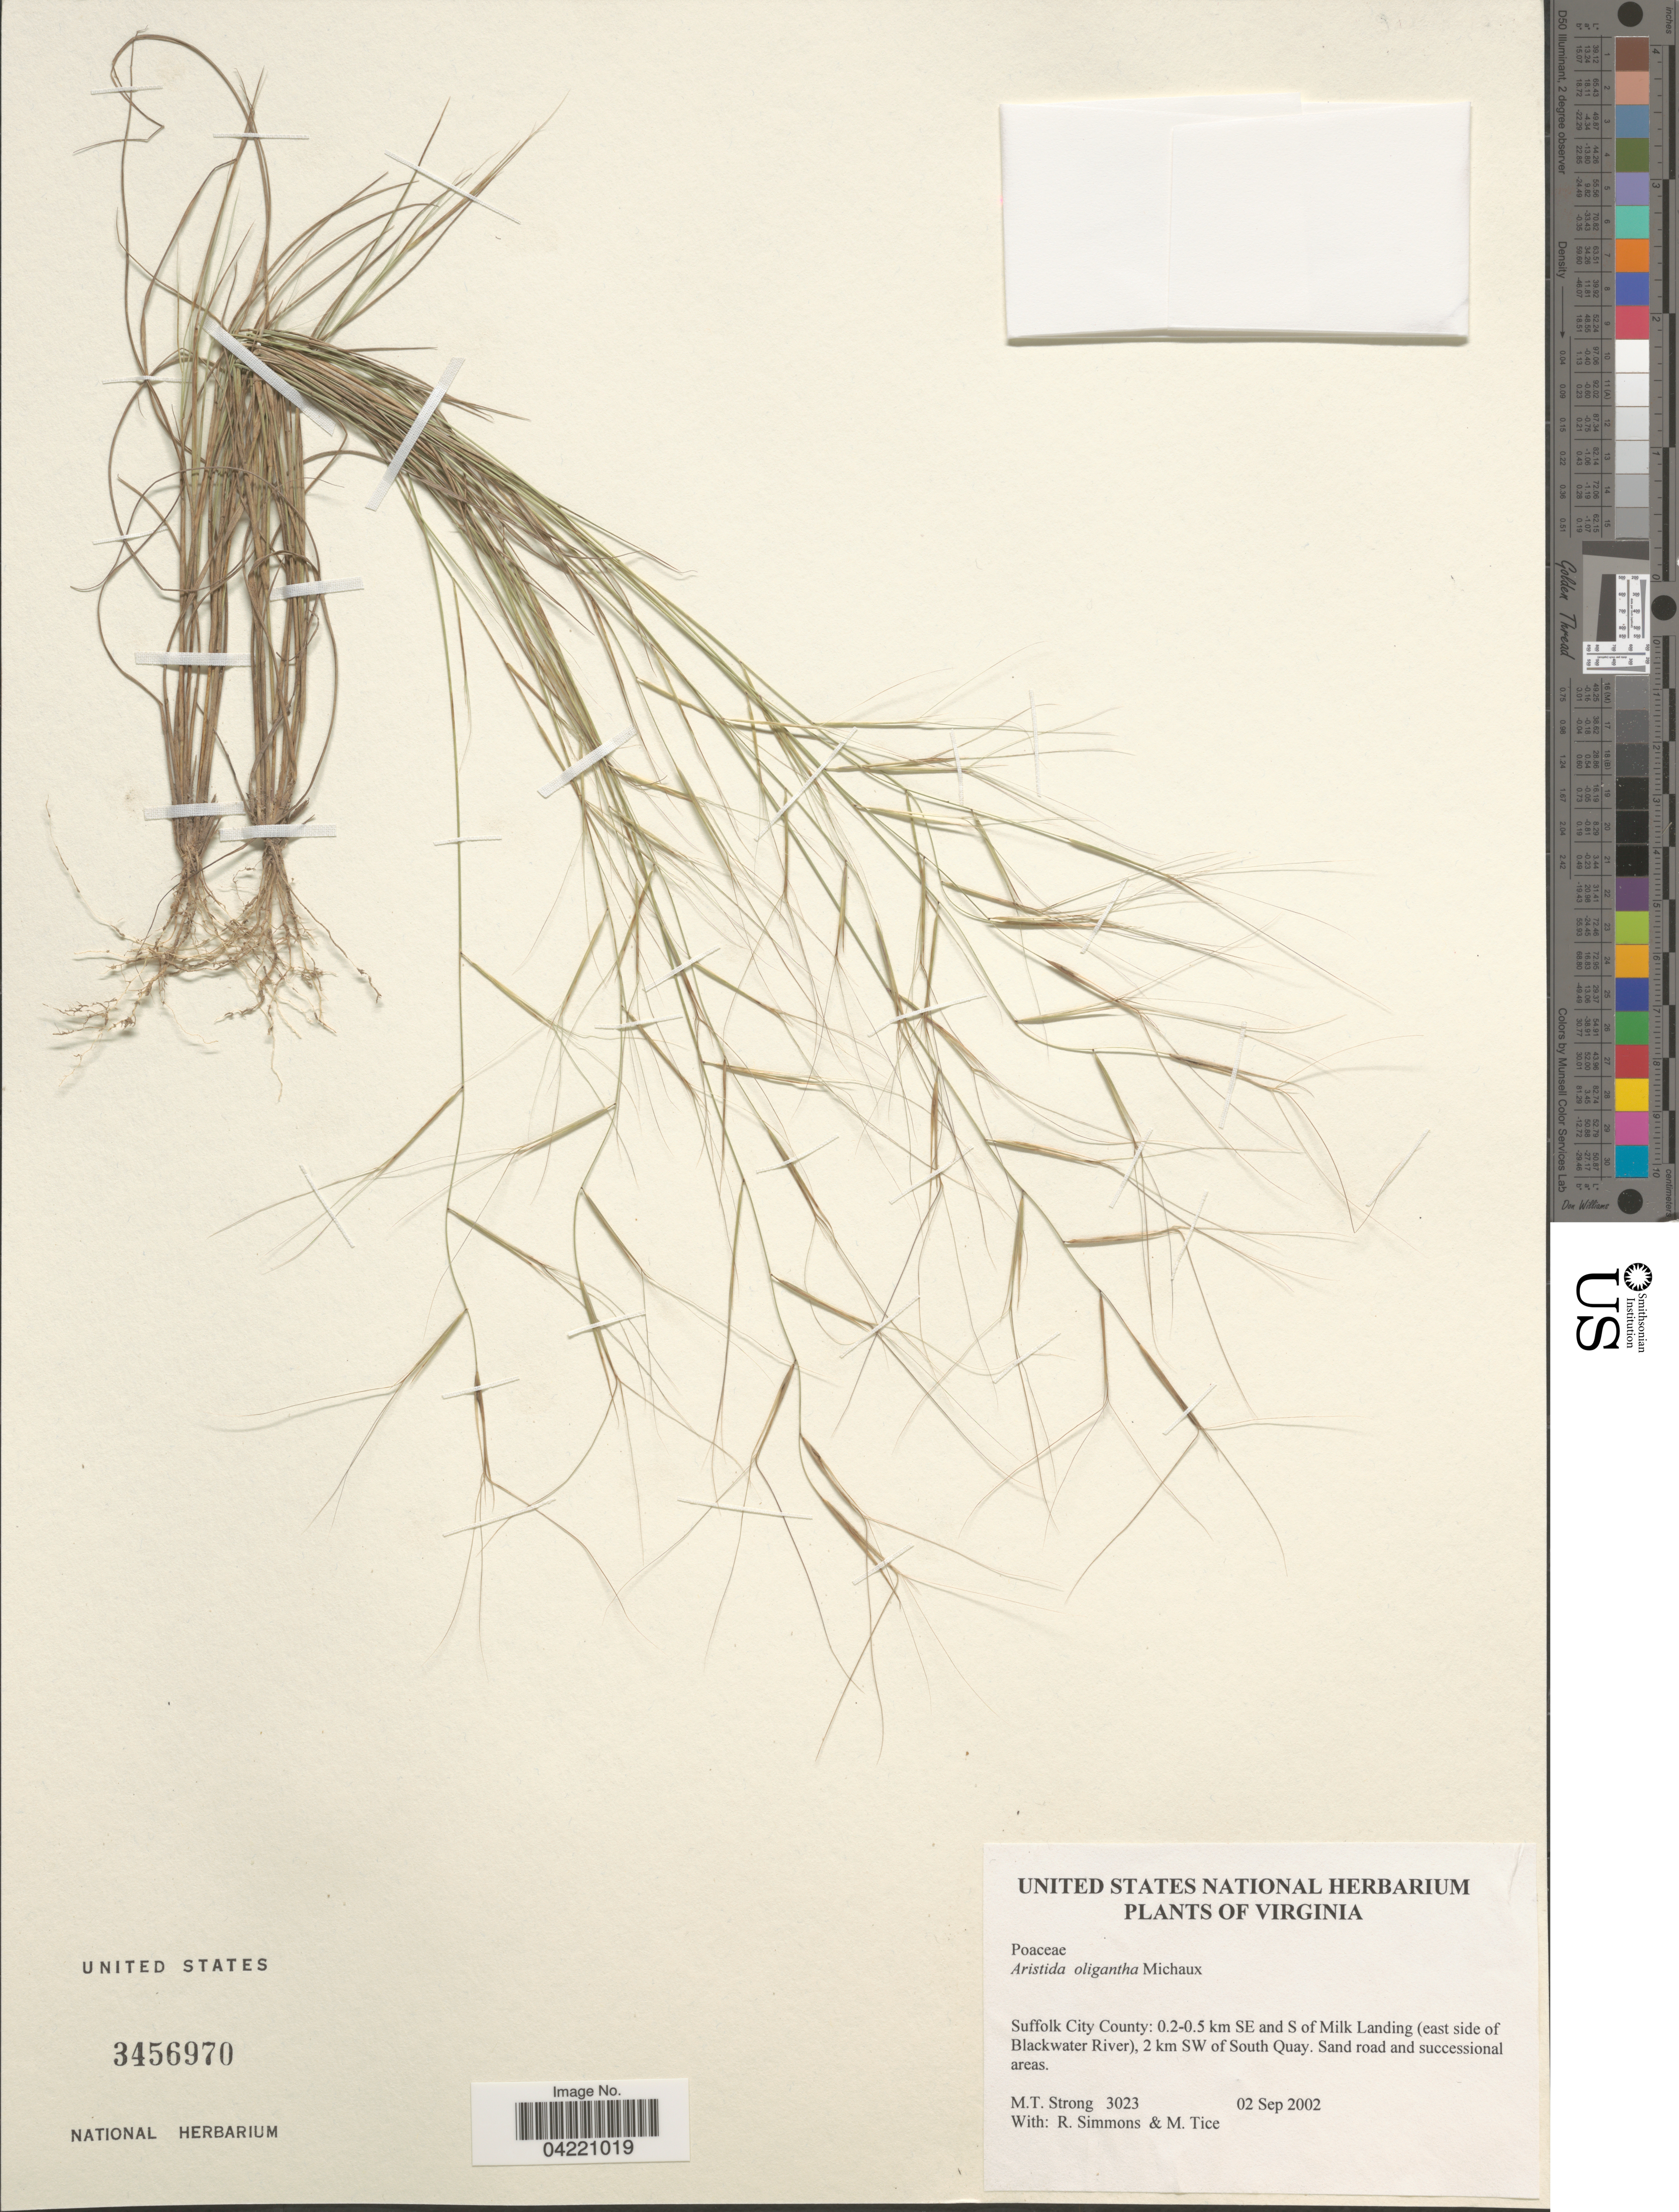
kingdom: Plantae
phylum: Tracheophyta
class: Liliopsida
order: Poales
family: Poaceae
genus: Aristida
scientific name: Aristida oligantha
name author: Michx.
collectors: M. T. Strong, R. Simmons & M. Tice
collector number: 3023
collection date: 2002-09-02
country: United States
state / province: Virginia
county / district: City of Suffolk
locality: Suffolk City County: 0.2-0.5 km SE and S of Milk Landing (east side of Blackwater River), 2 km SW of South Quay.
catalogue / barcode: US 3456970